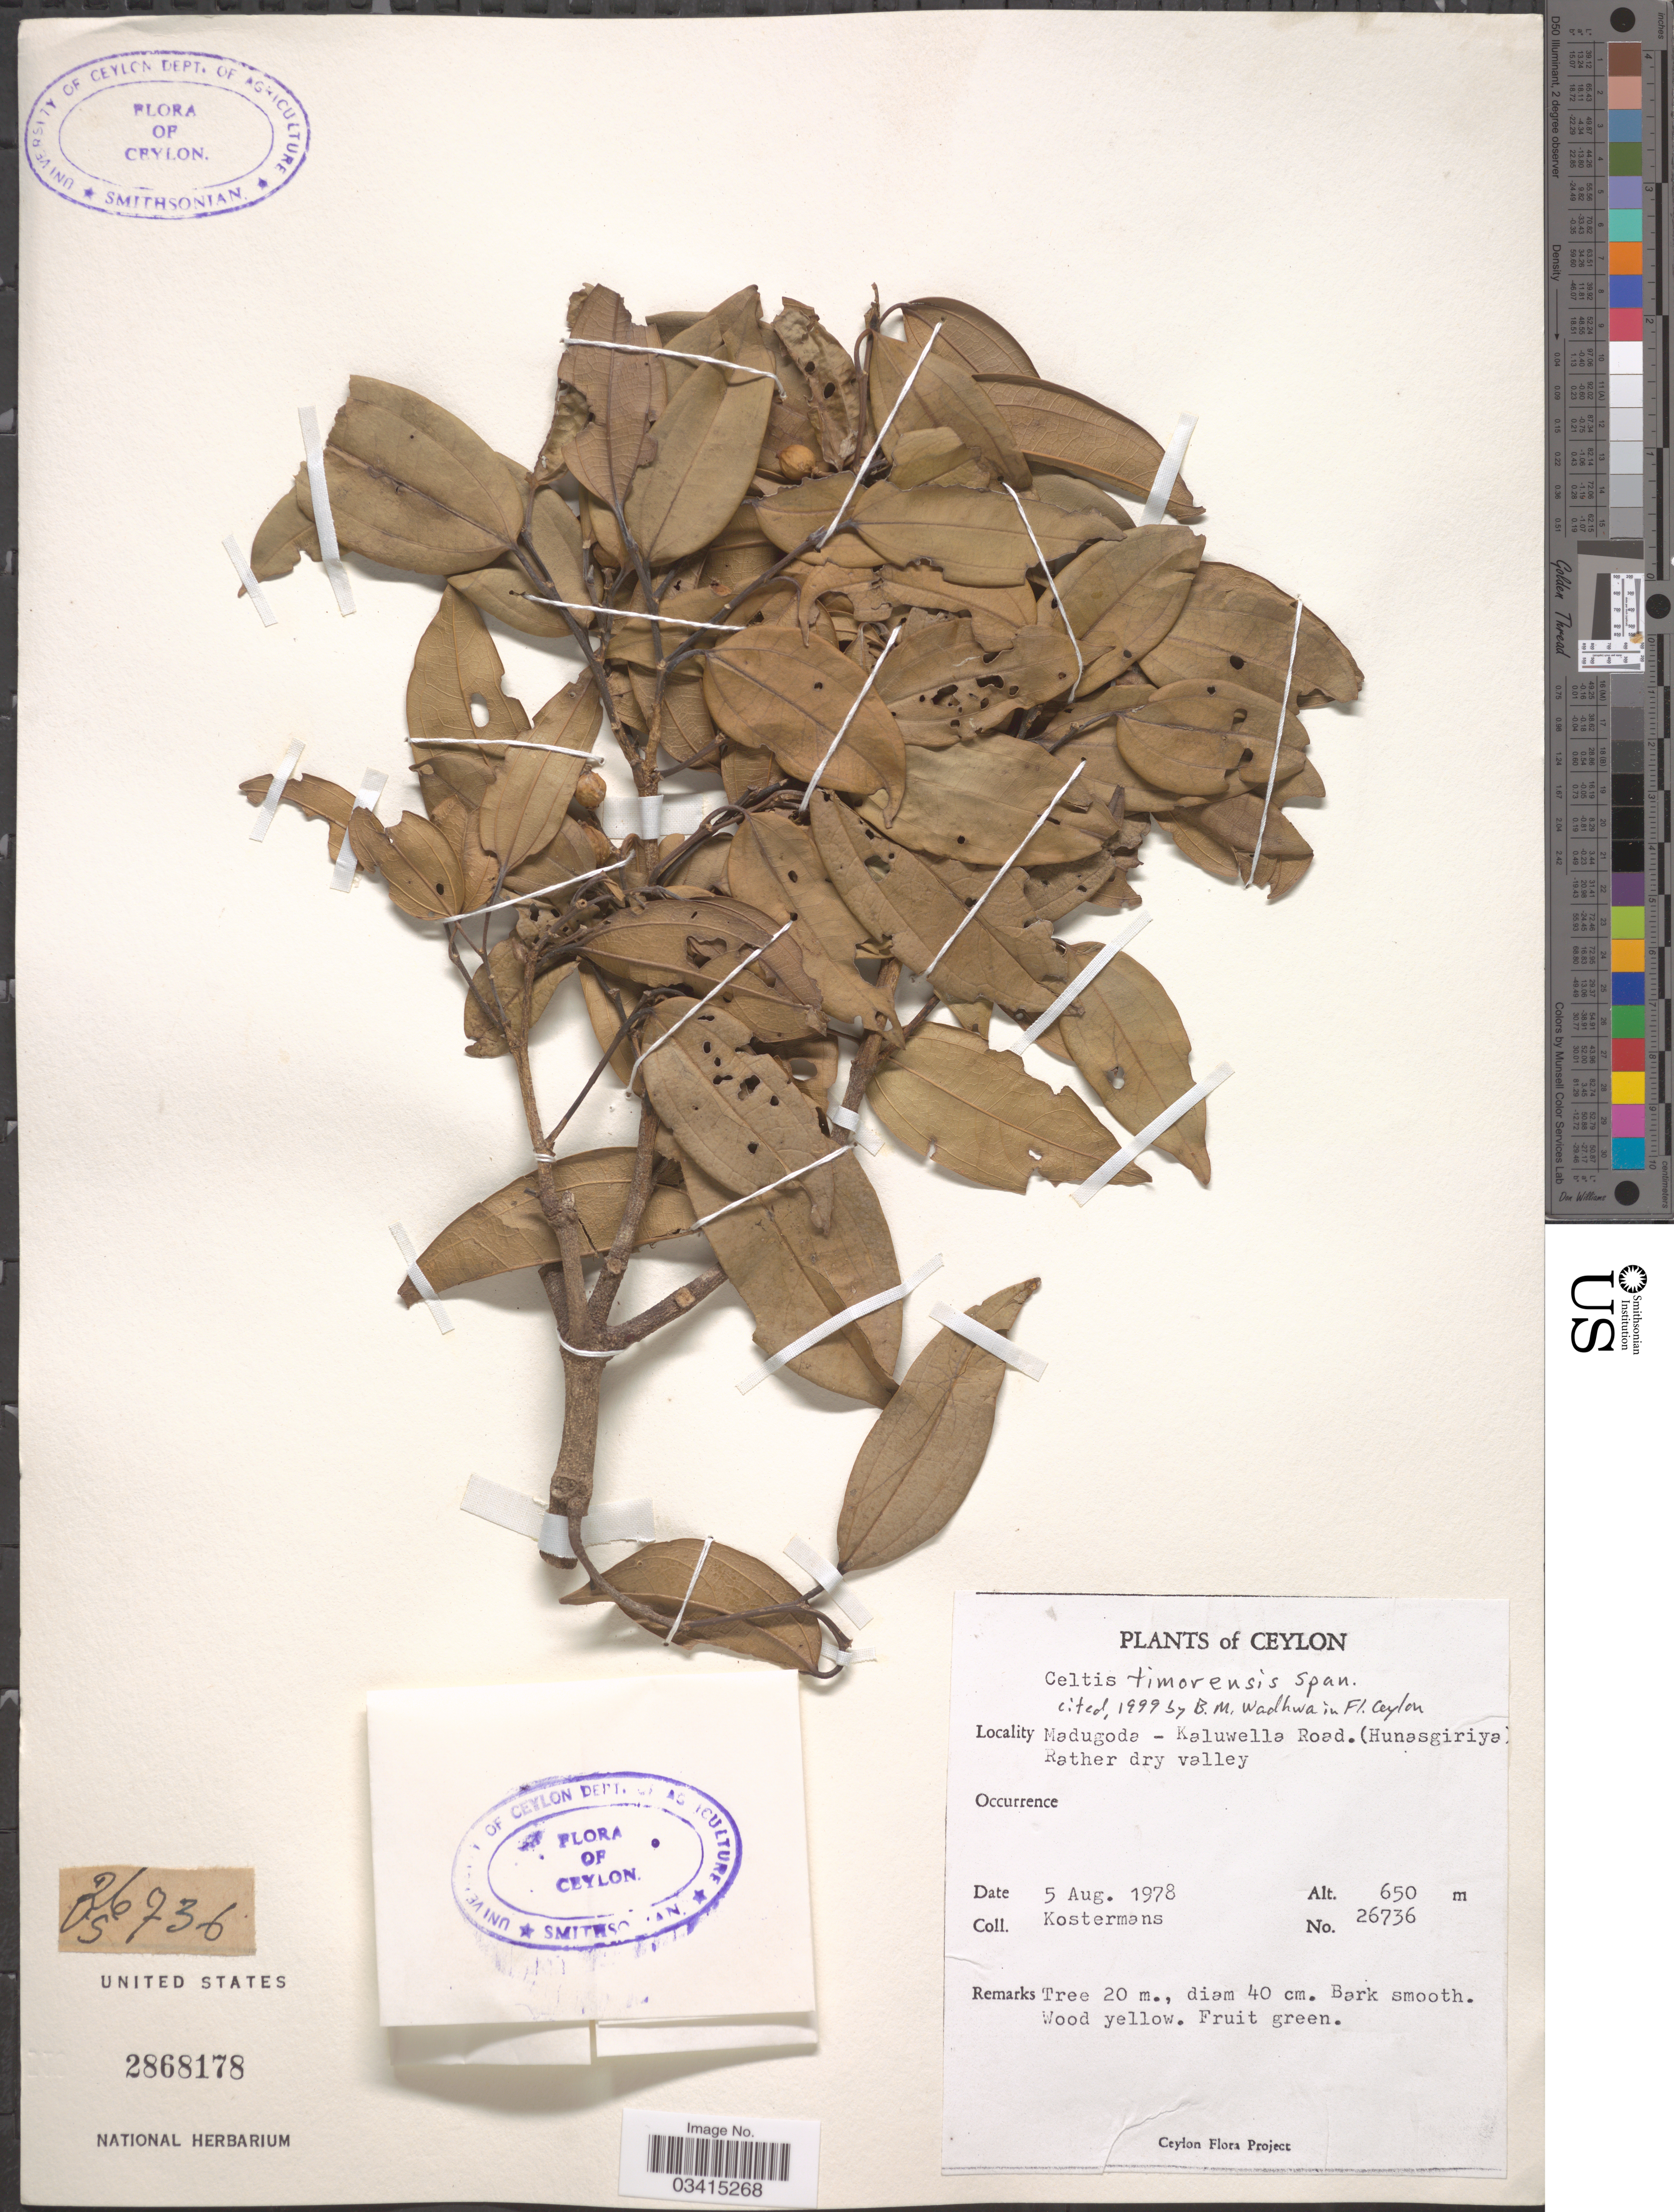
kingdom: Plantae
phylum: Tracheophyta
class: Magnoliopsida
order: Rosales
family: Cannabaceae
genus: Celtis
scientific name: Celtis timorensis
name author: Spanoghe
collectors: Kostermans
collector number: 26736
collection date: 1978-08-05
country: Sri Lanka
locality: Ceylon. Madugoda - Kaluwella Road. (Hunasgiriya).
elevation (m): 650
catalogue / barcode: US 2868178